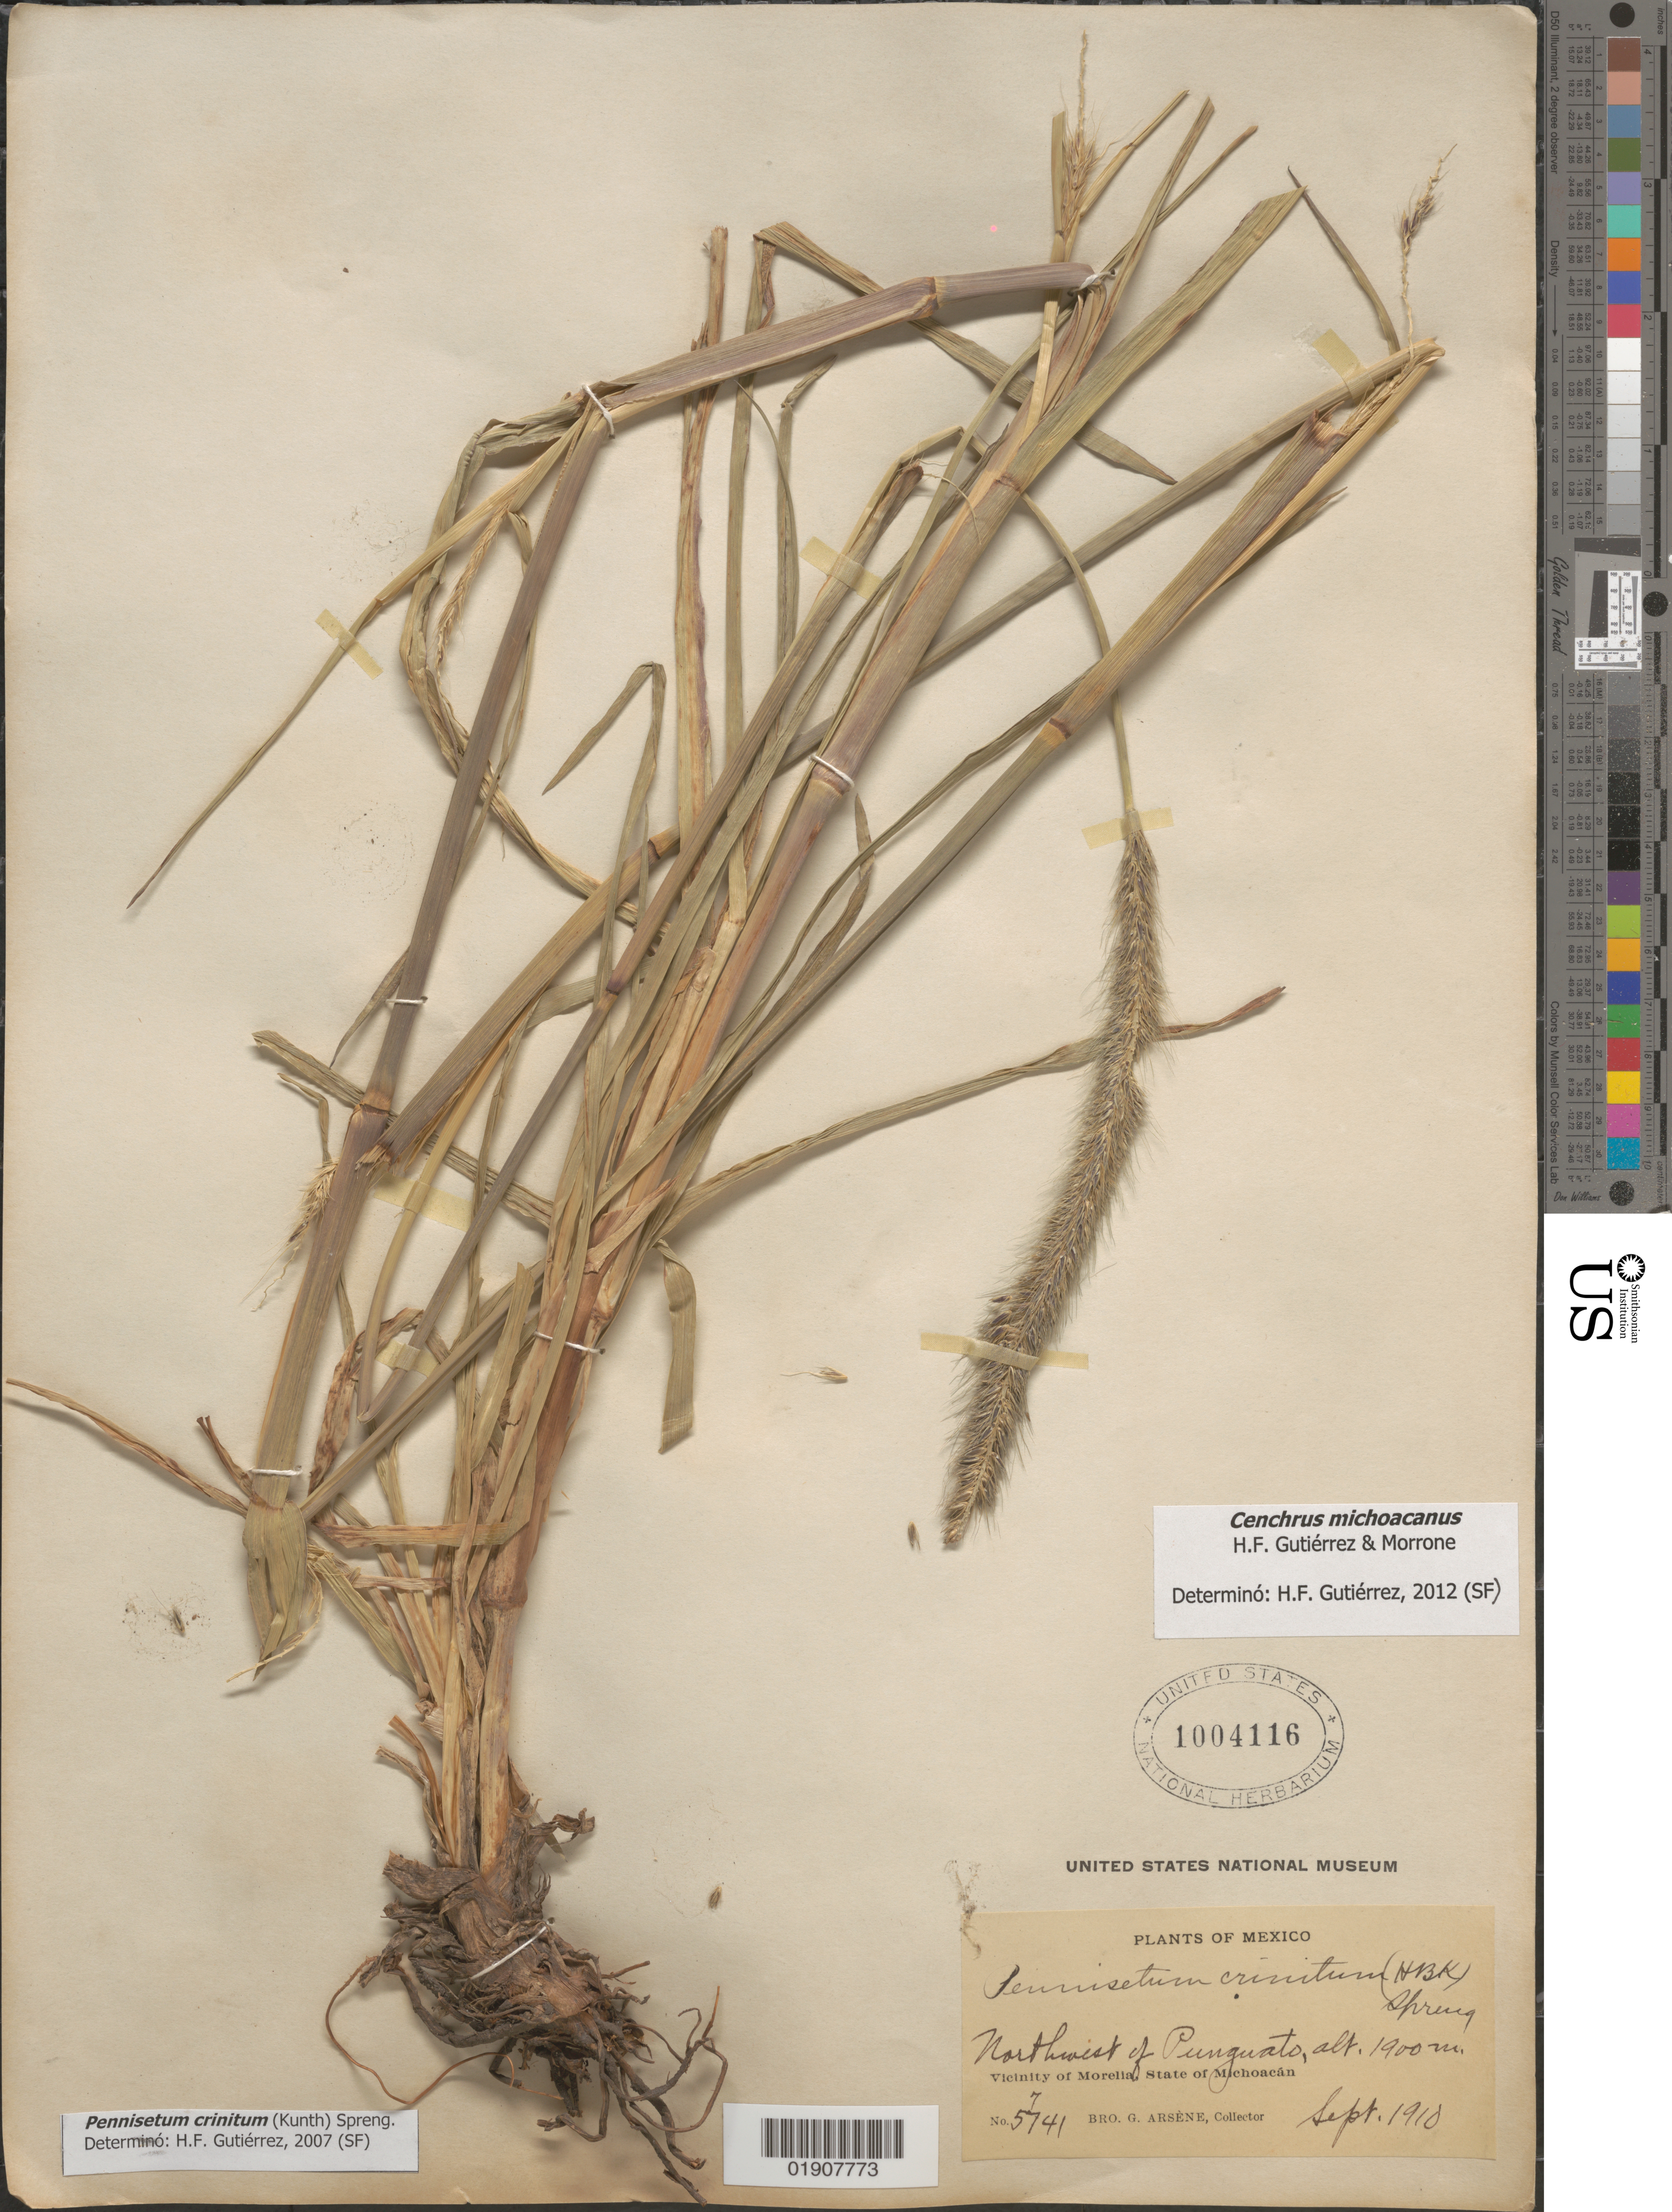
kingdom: Plantae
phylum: Tracheophyta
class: Liliopsida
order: Poales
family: Poaceae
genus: Cenchrus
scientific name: Cenchrus michoacanus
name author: H.F. Gut. & Morrone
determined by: Gutiérrez, H. F.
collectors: Bro. G. Arsène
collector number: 5741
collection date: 1910-09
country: Mexico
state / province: Michoacán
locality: Northwest of Punguato. Vicinity of Morelia, State of Michoacán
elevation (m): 1900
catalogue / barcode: US 1004116